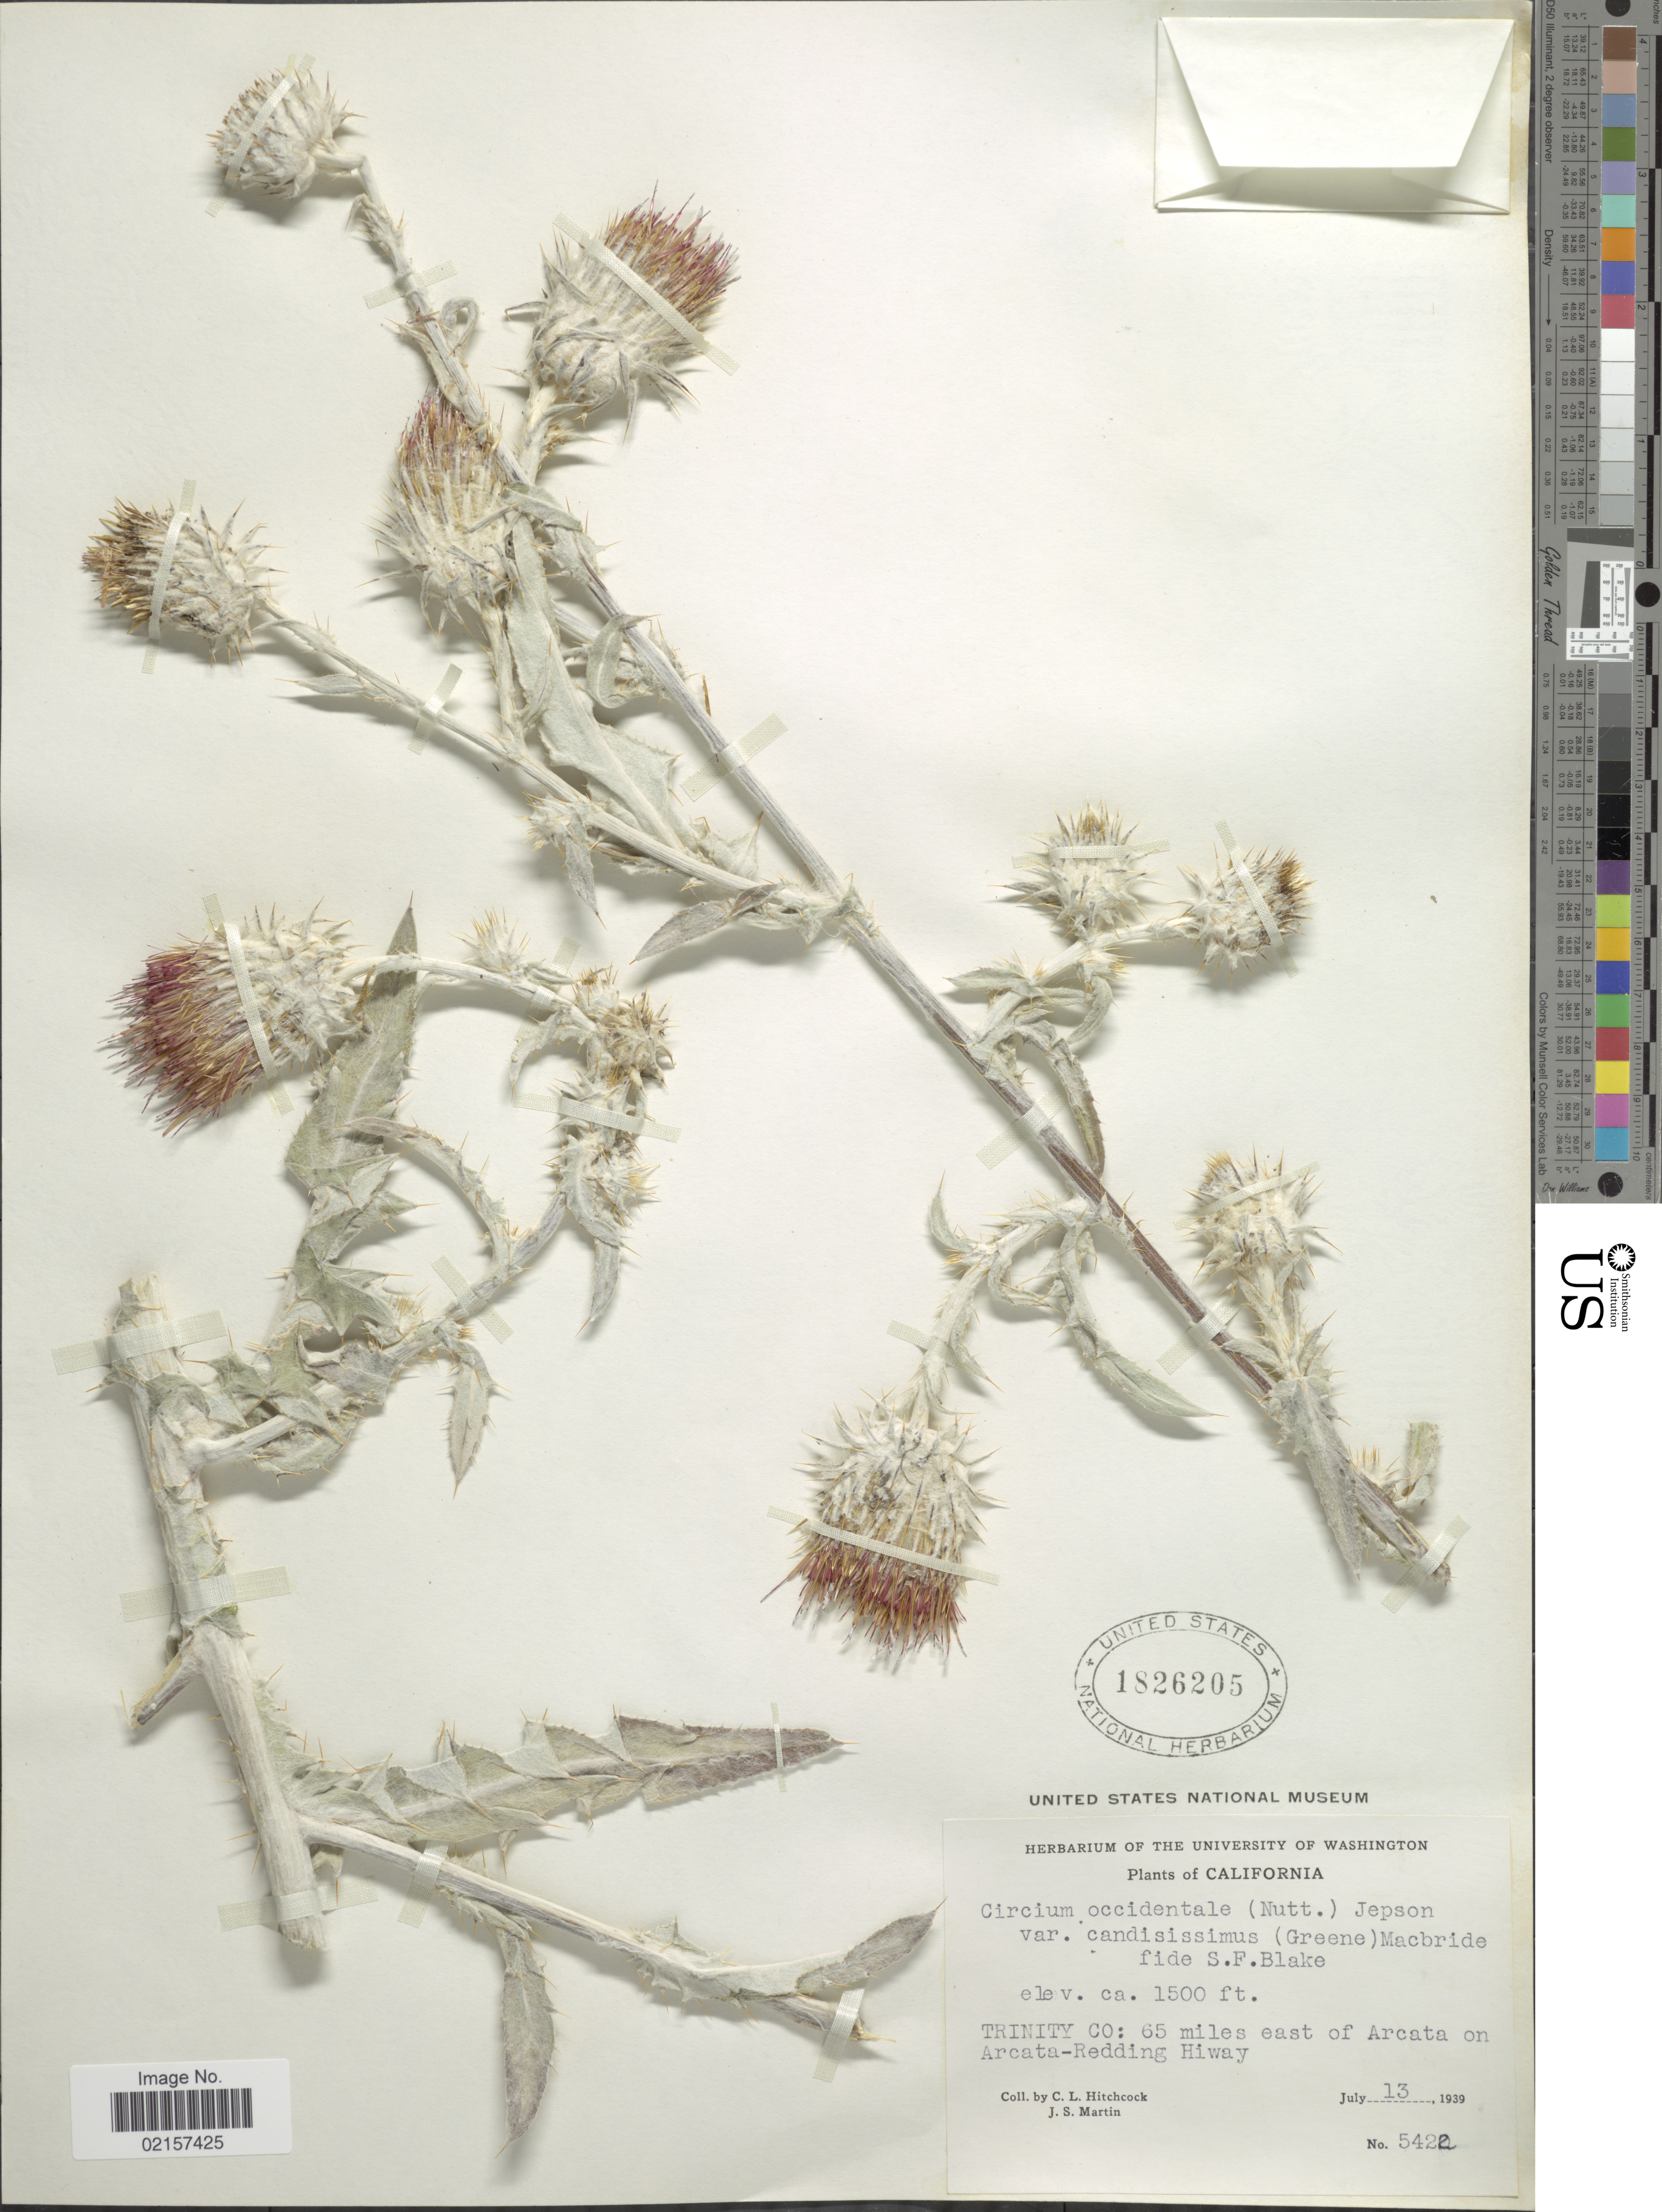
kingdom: Plantae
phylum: Tracheophyta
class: Magnoliopsida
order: Asterales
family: Asteraceae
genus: Cirsium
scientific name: Cirsium occidentale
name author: (Nutt.) Jeps.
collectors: C. L. Hitchcock & J. S. Martin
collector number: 5422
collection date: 1939-07-13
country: United States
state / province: California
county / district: Trinity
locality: Trinity Co: 65 miles east of Arcata on Arcata-Redding Hiway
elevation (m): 457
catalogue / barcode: US 1826205